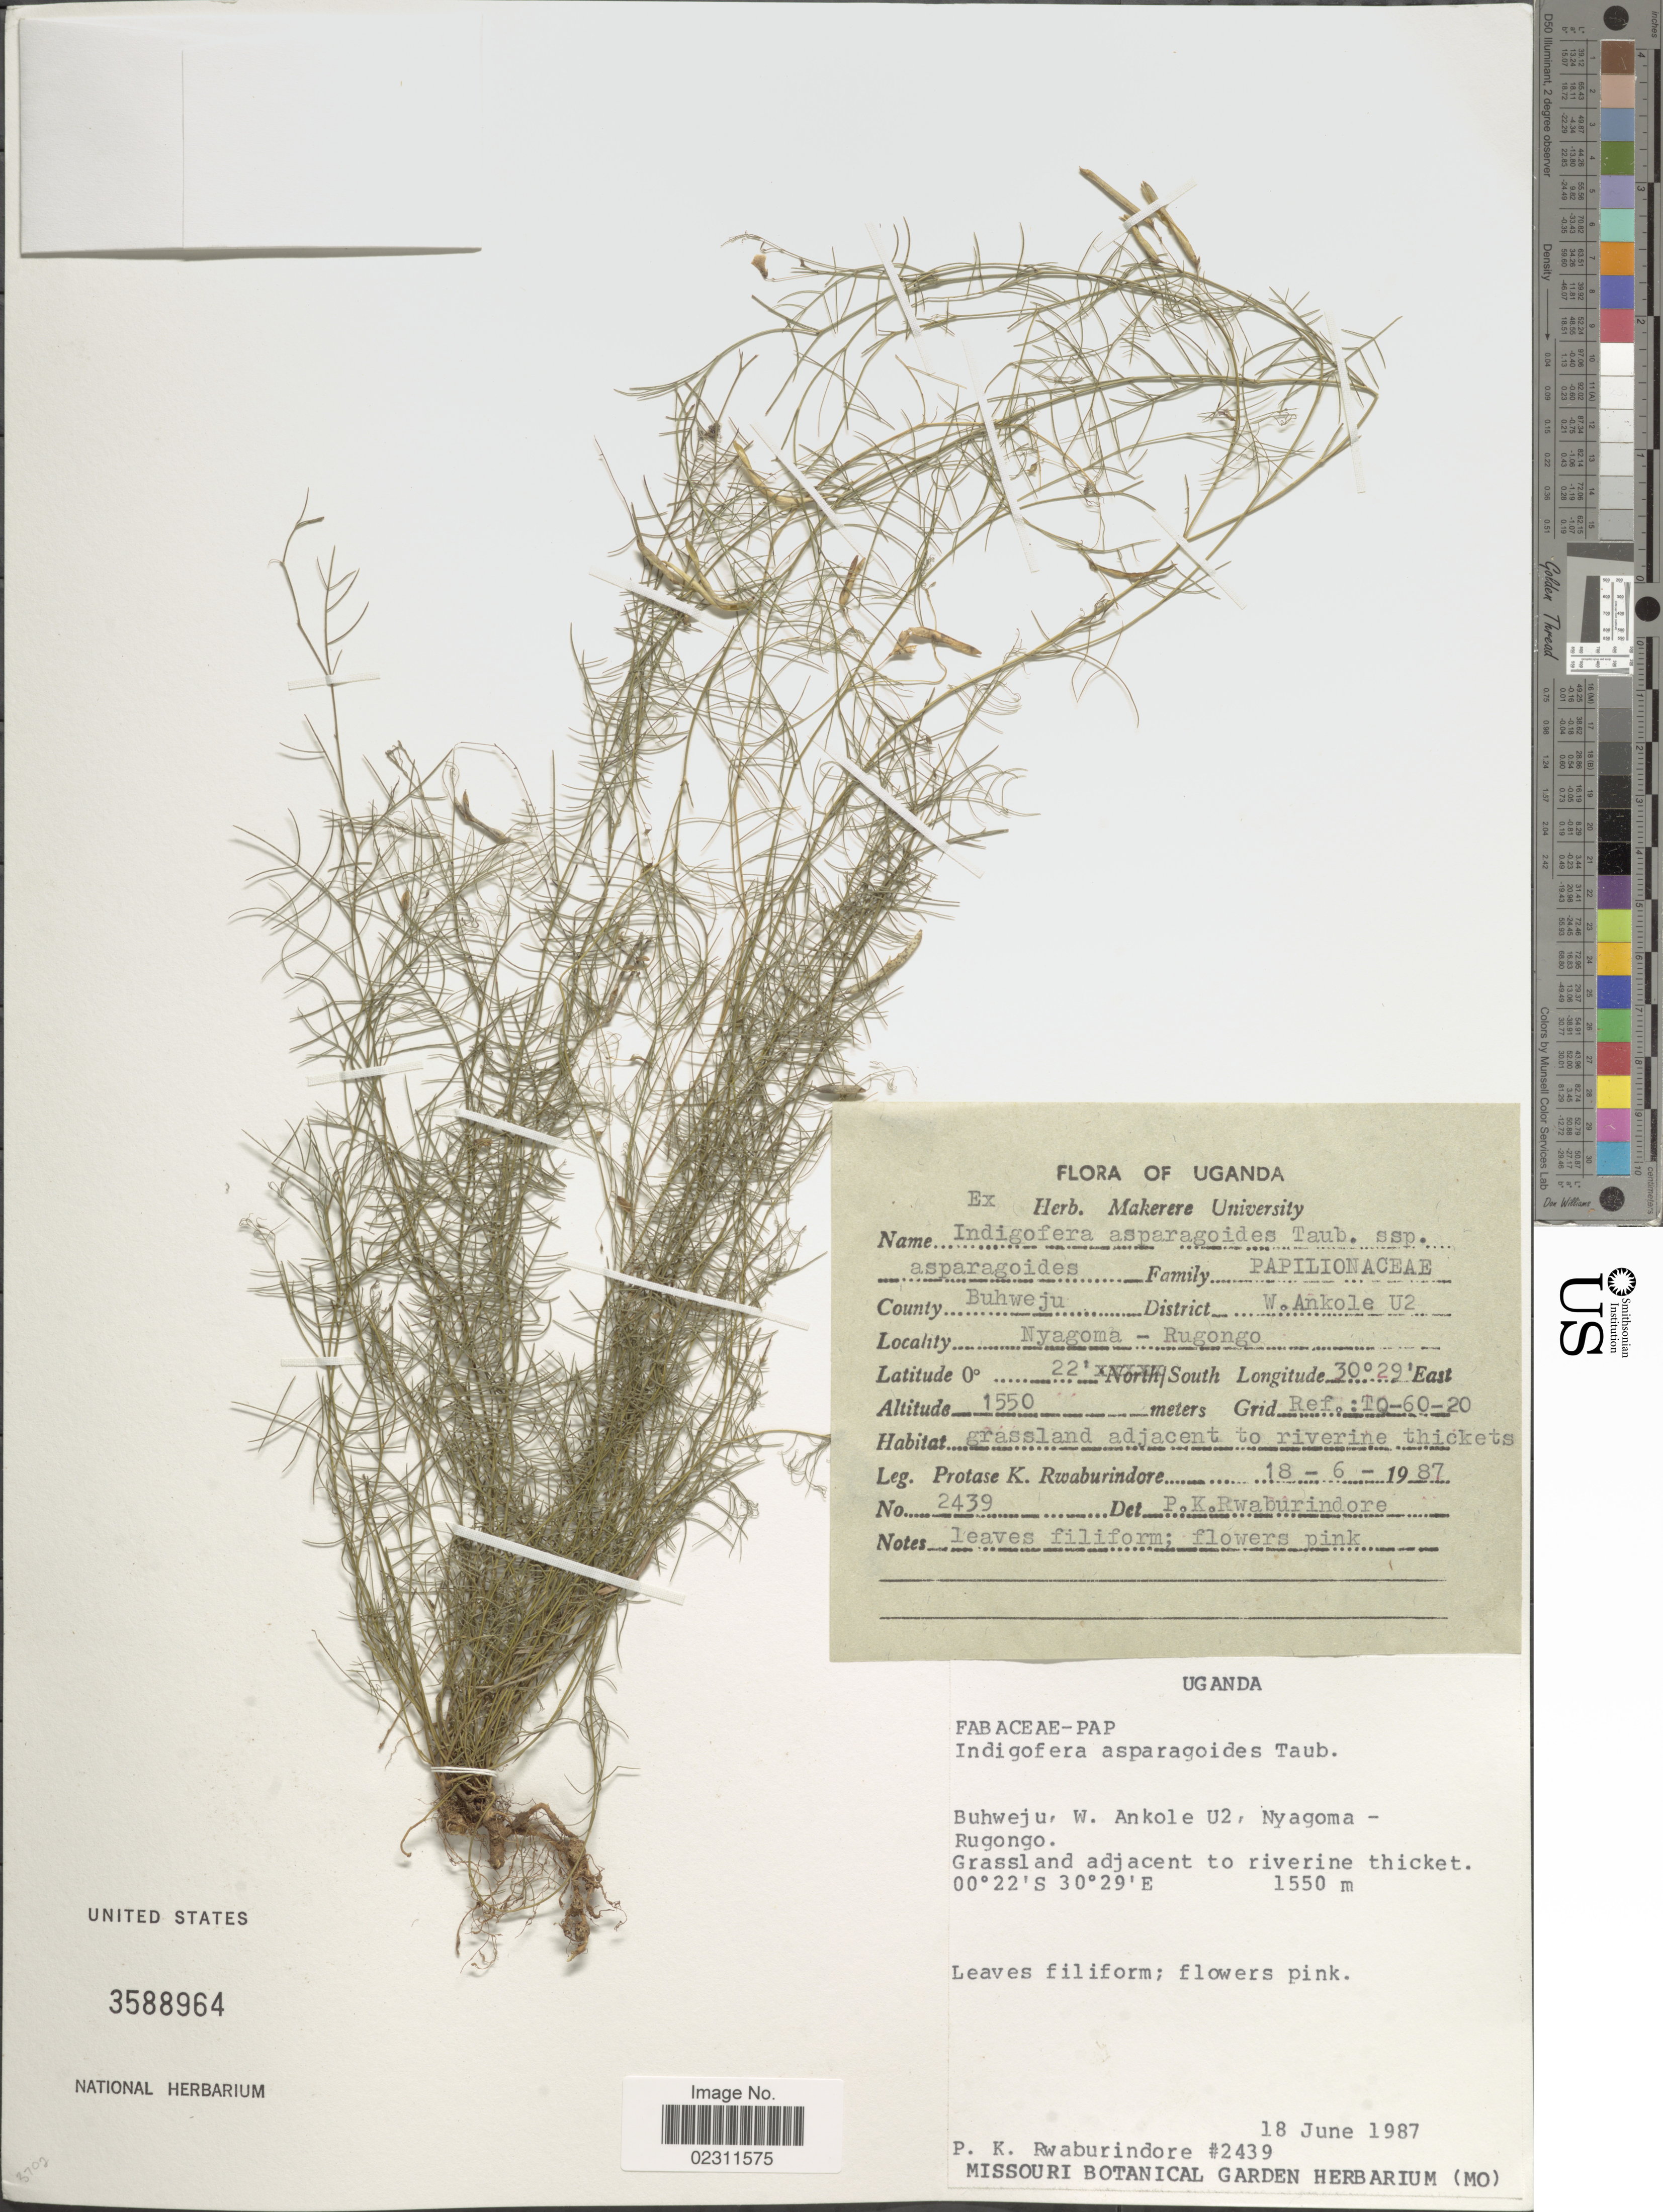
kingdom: Plantae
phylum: Tracheophyta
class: Magnoliopsida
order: Fabales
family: Fabaceae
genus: Indigofera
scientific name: Indigofera asparagoides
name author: Taub.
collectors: P. Rwaburindore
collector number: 2439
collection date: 1987-06-18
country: Uganda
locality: Buhweju, W. Ankole U2, Nyagoma-Rugongo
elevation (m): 1550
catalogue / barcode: US 3588964